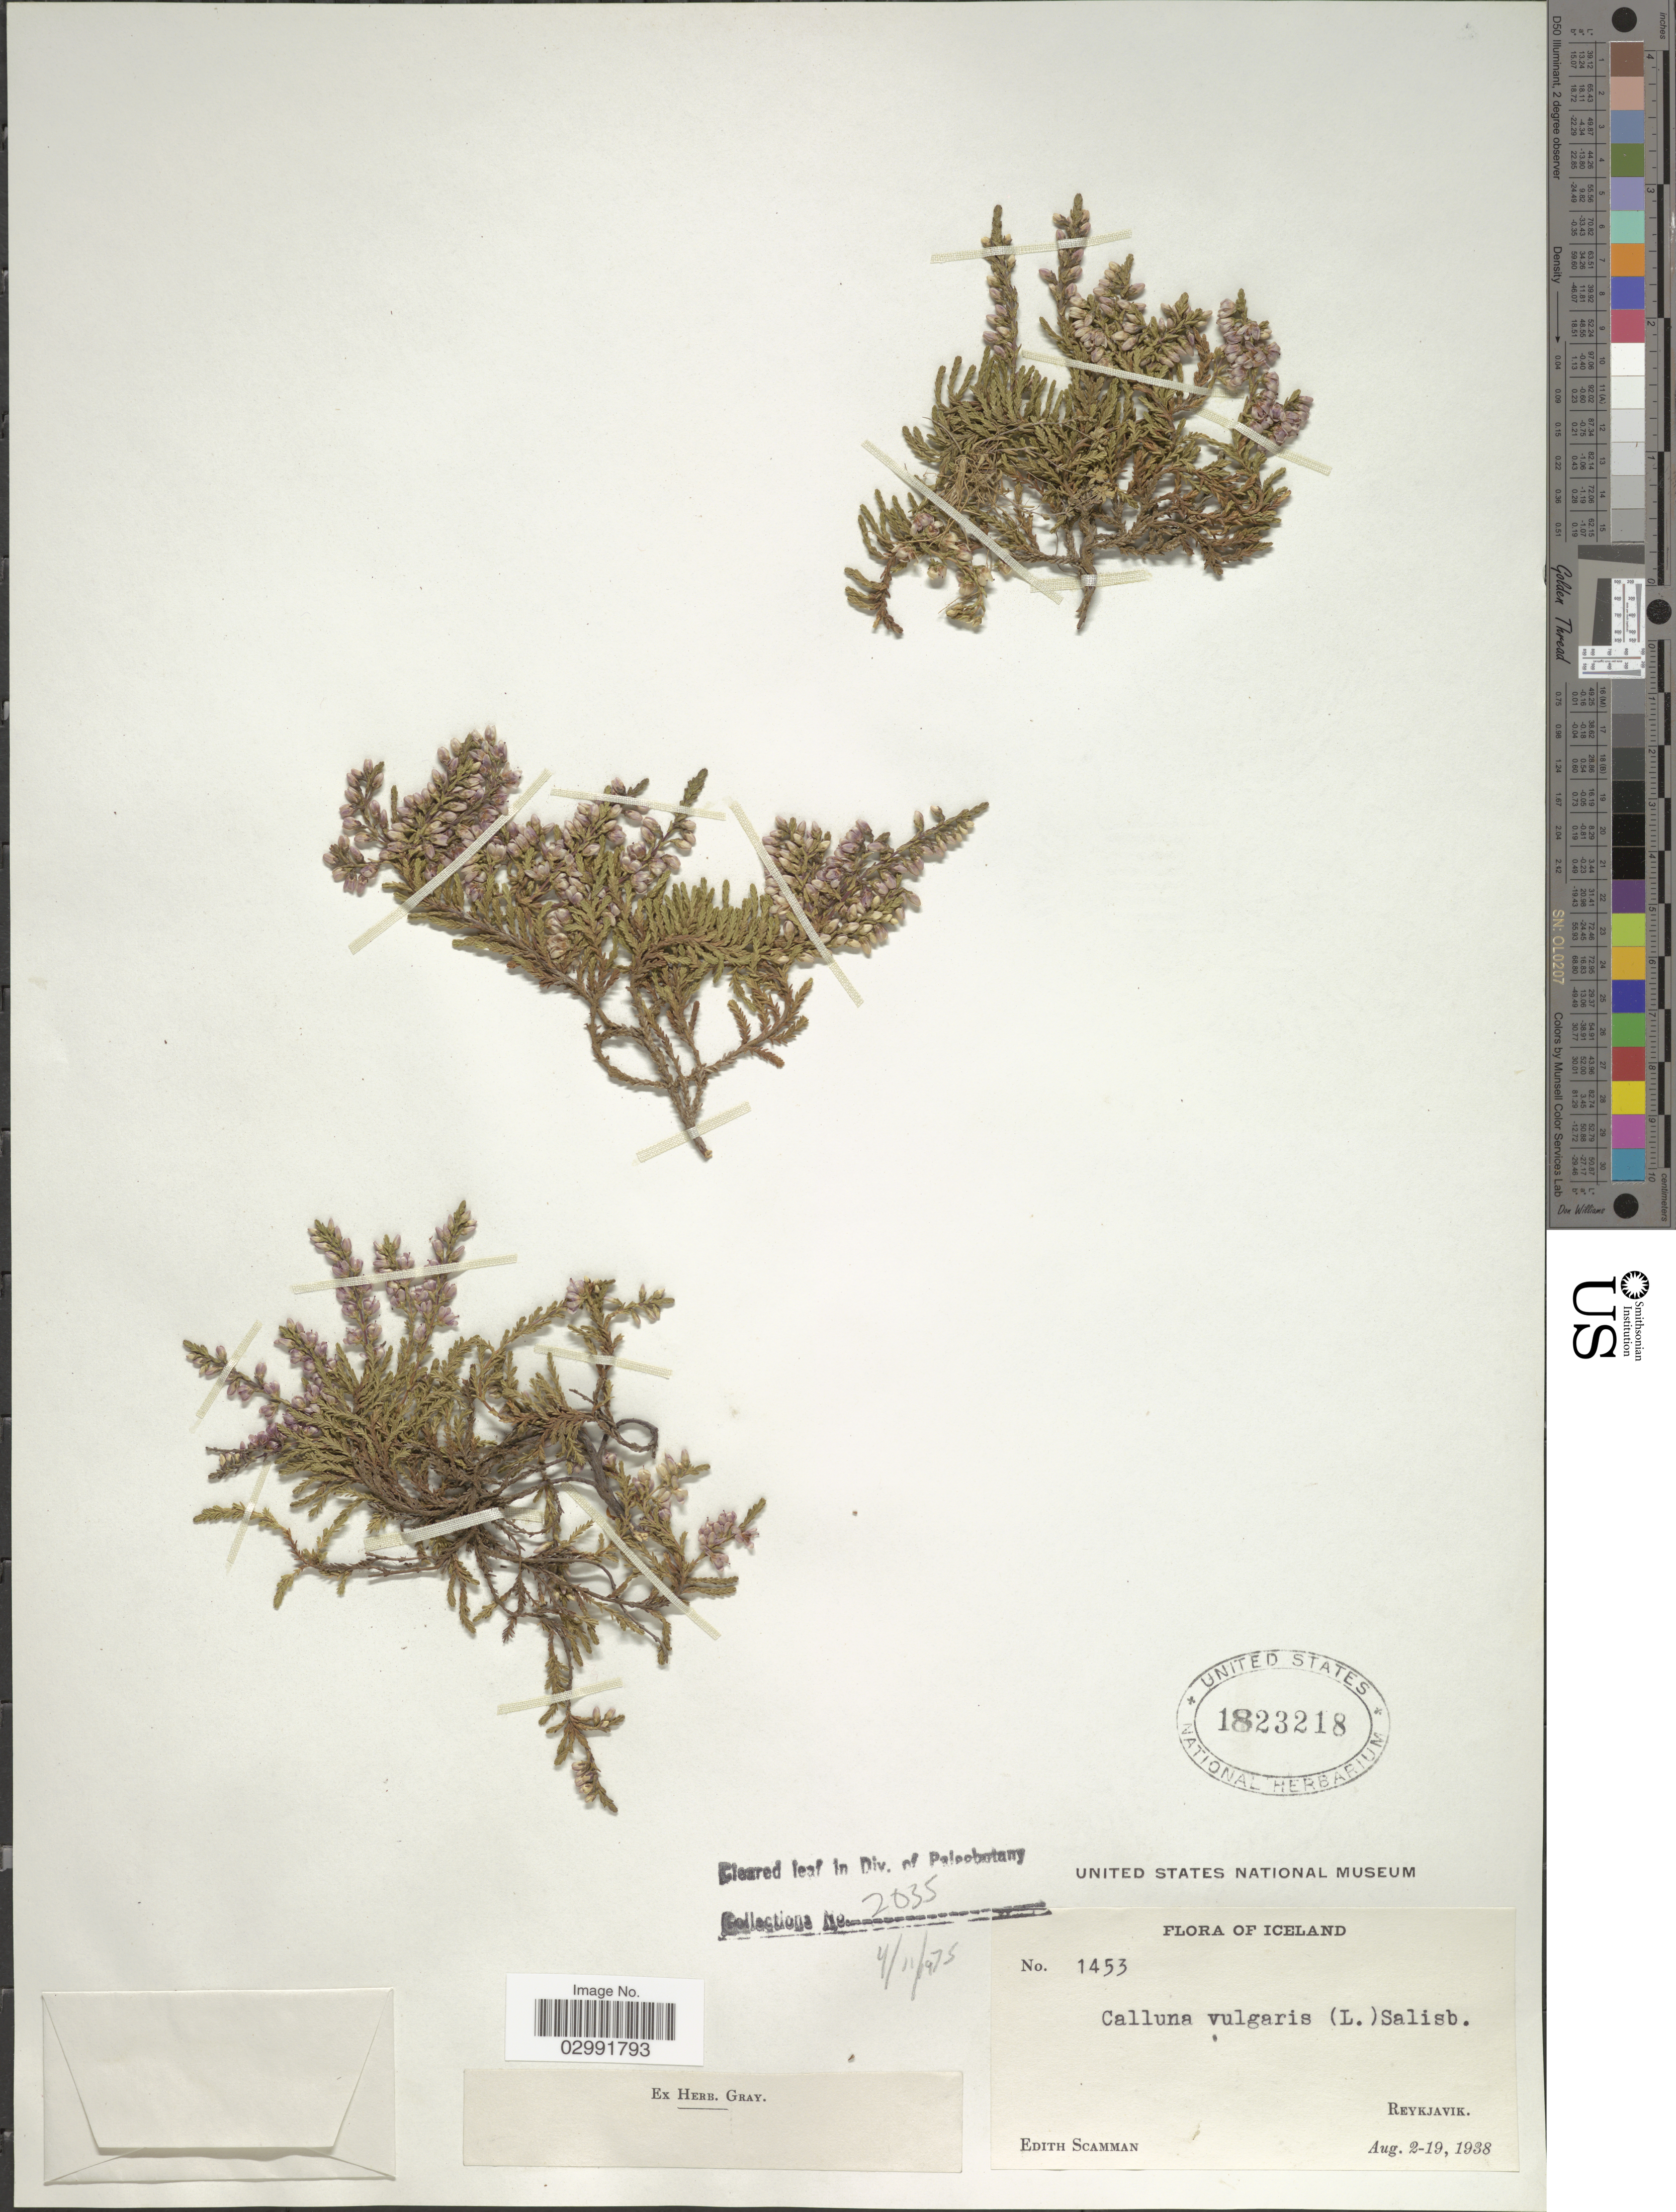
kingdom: Plantae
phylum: Tracheophyta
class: Magnoliopsida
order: Ericales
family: Ericaceae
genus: Calluna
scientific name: Calluna vulgaris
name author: (L.) Hull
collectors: E. Scamman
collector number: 1453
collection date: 1938-08-02/1938-08-19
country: Iceland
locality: Reykjavik.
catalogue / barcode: US 1823218